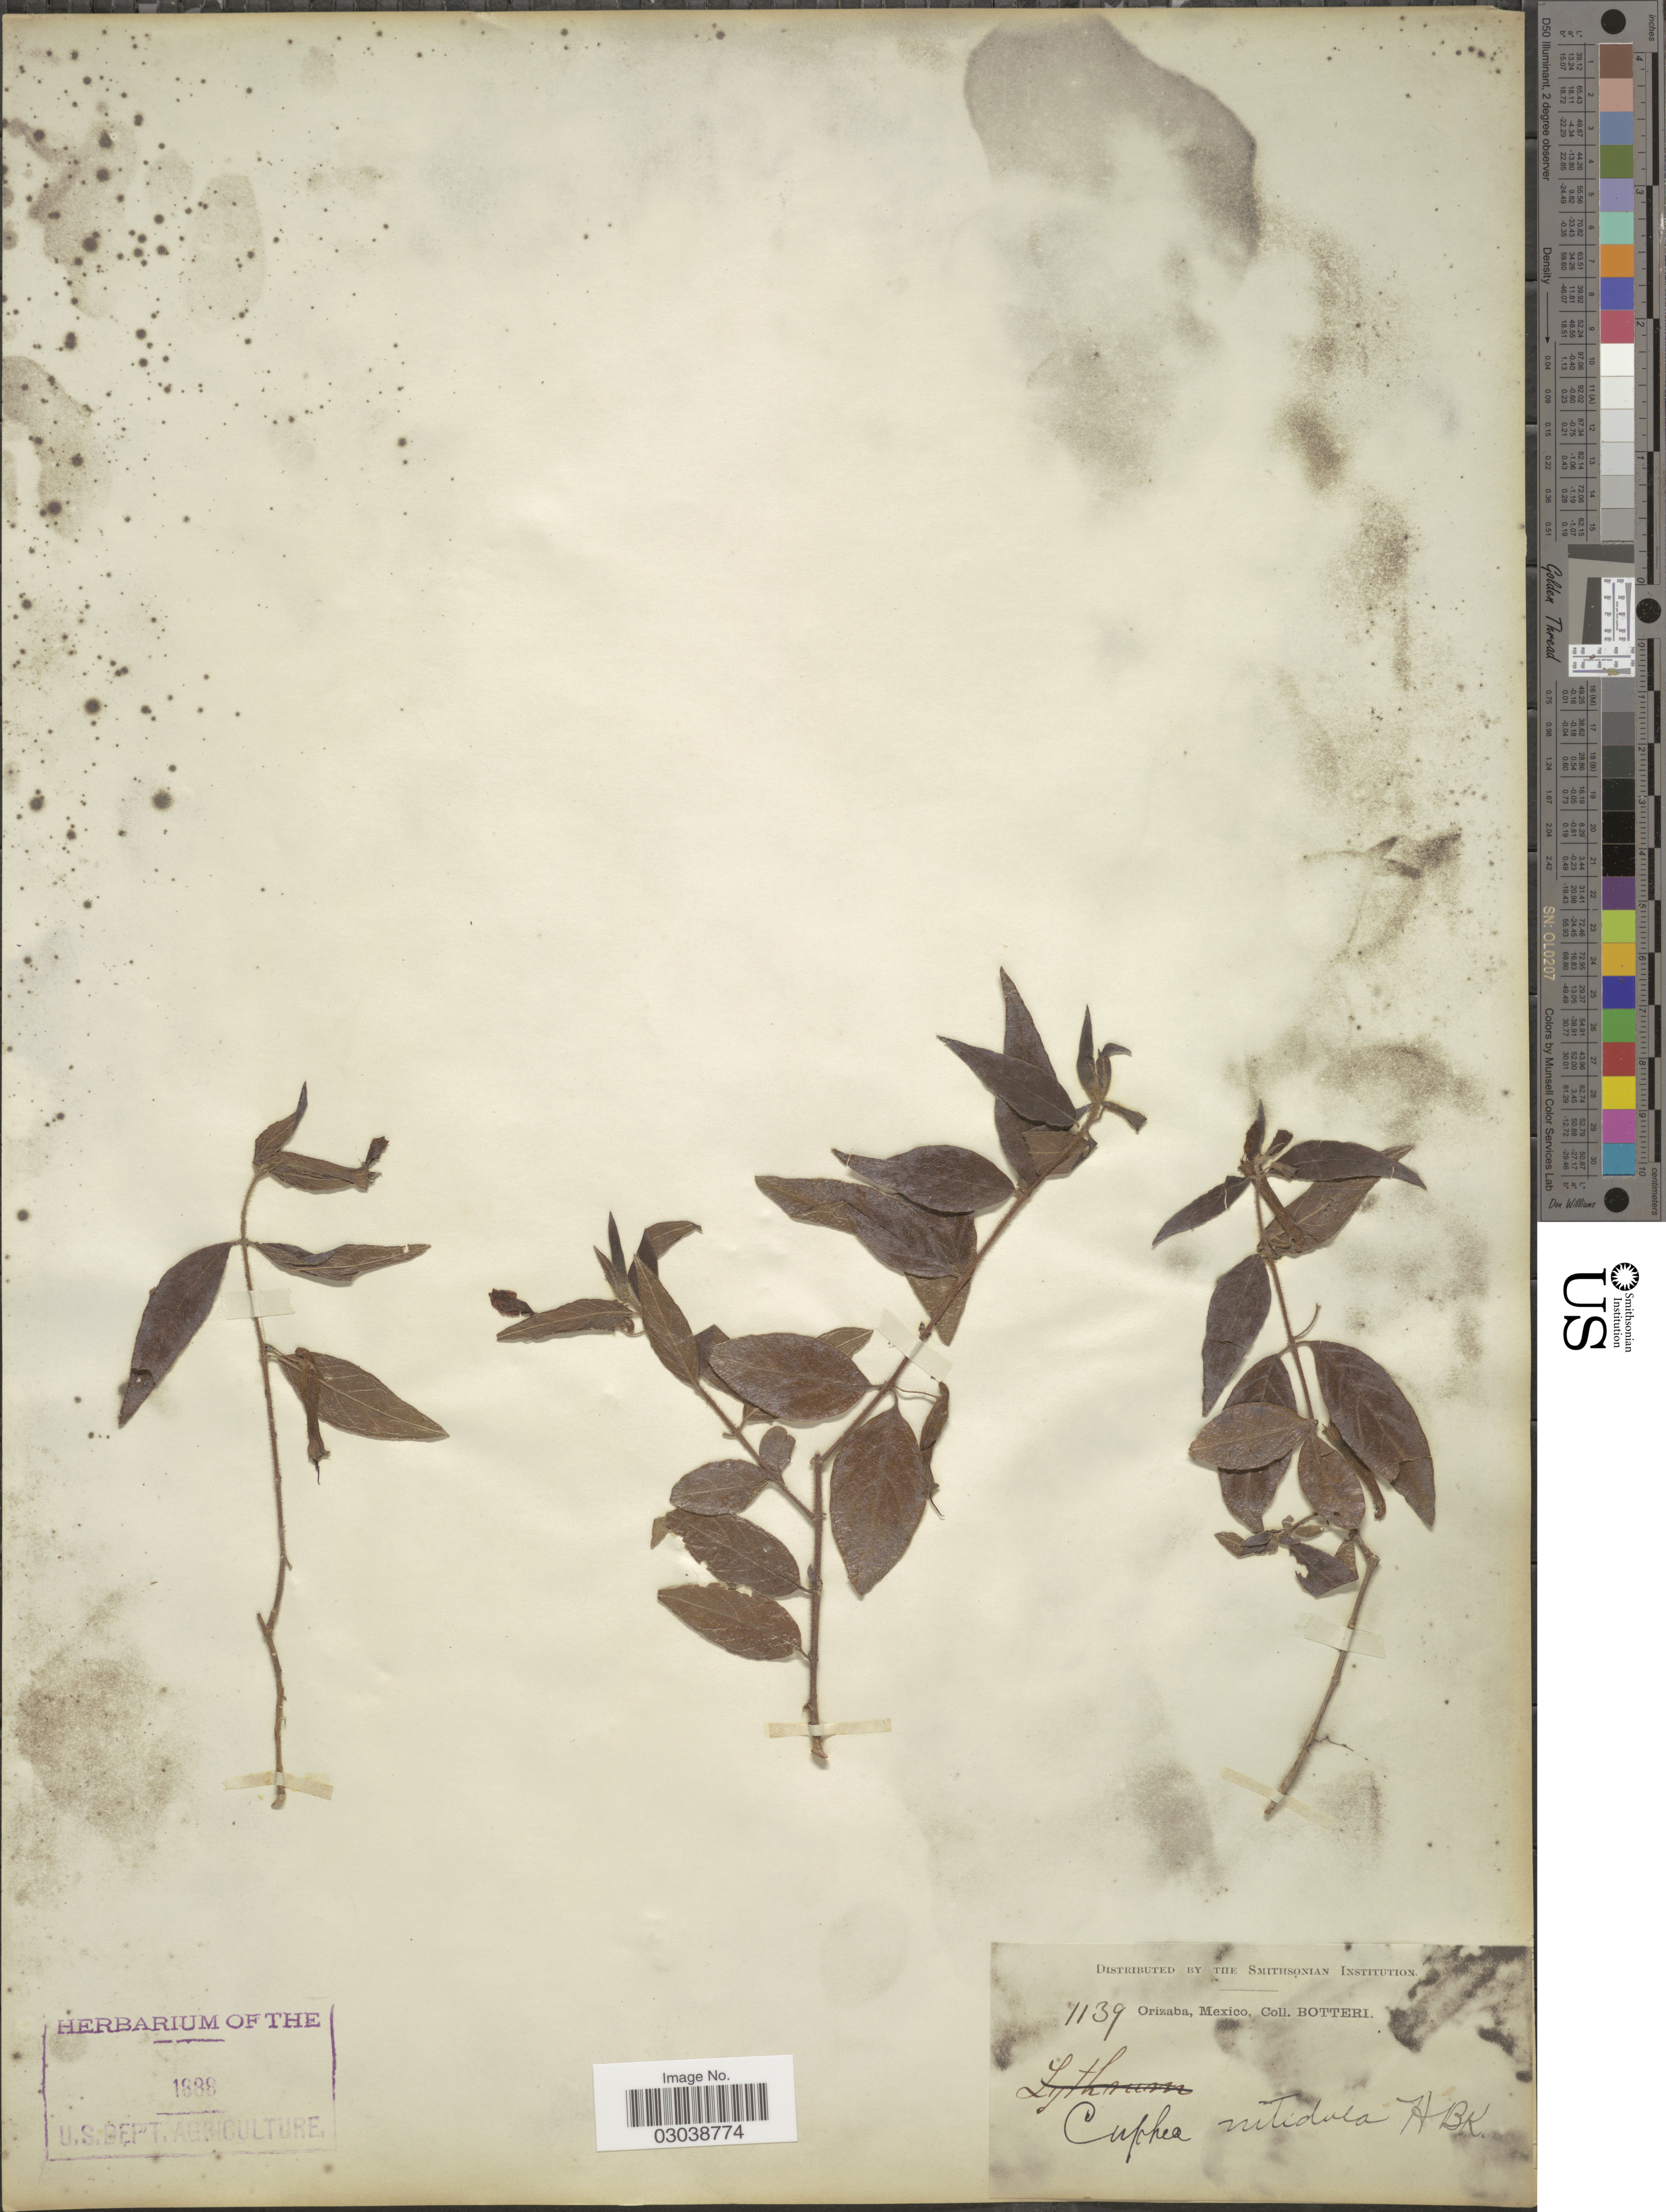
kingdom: Plantae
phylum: Tracheophyta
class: Magnoliopsida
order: Myrtales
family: Lythraceae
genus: Cuphea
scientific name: Cuphea nitidula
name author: Kunth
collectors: -. Botteri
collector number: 1139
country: Mexico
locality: Orizaba.